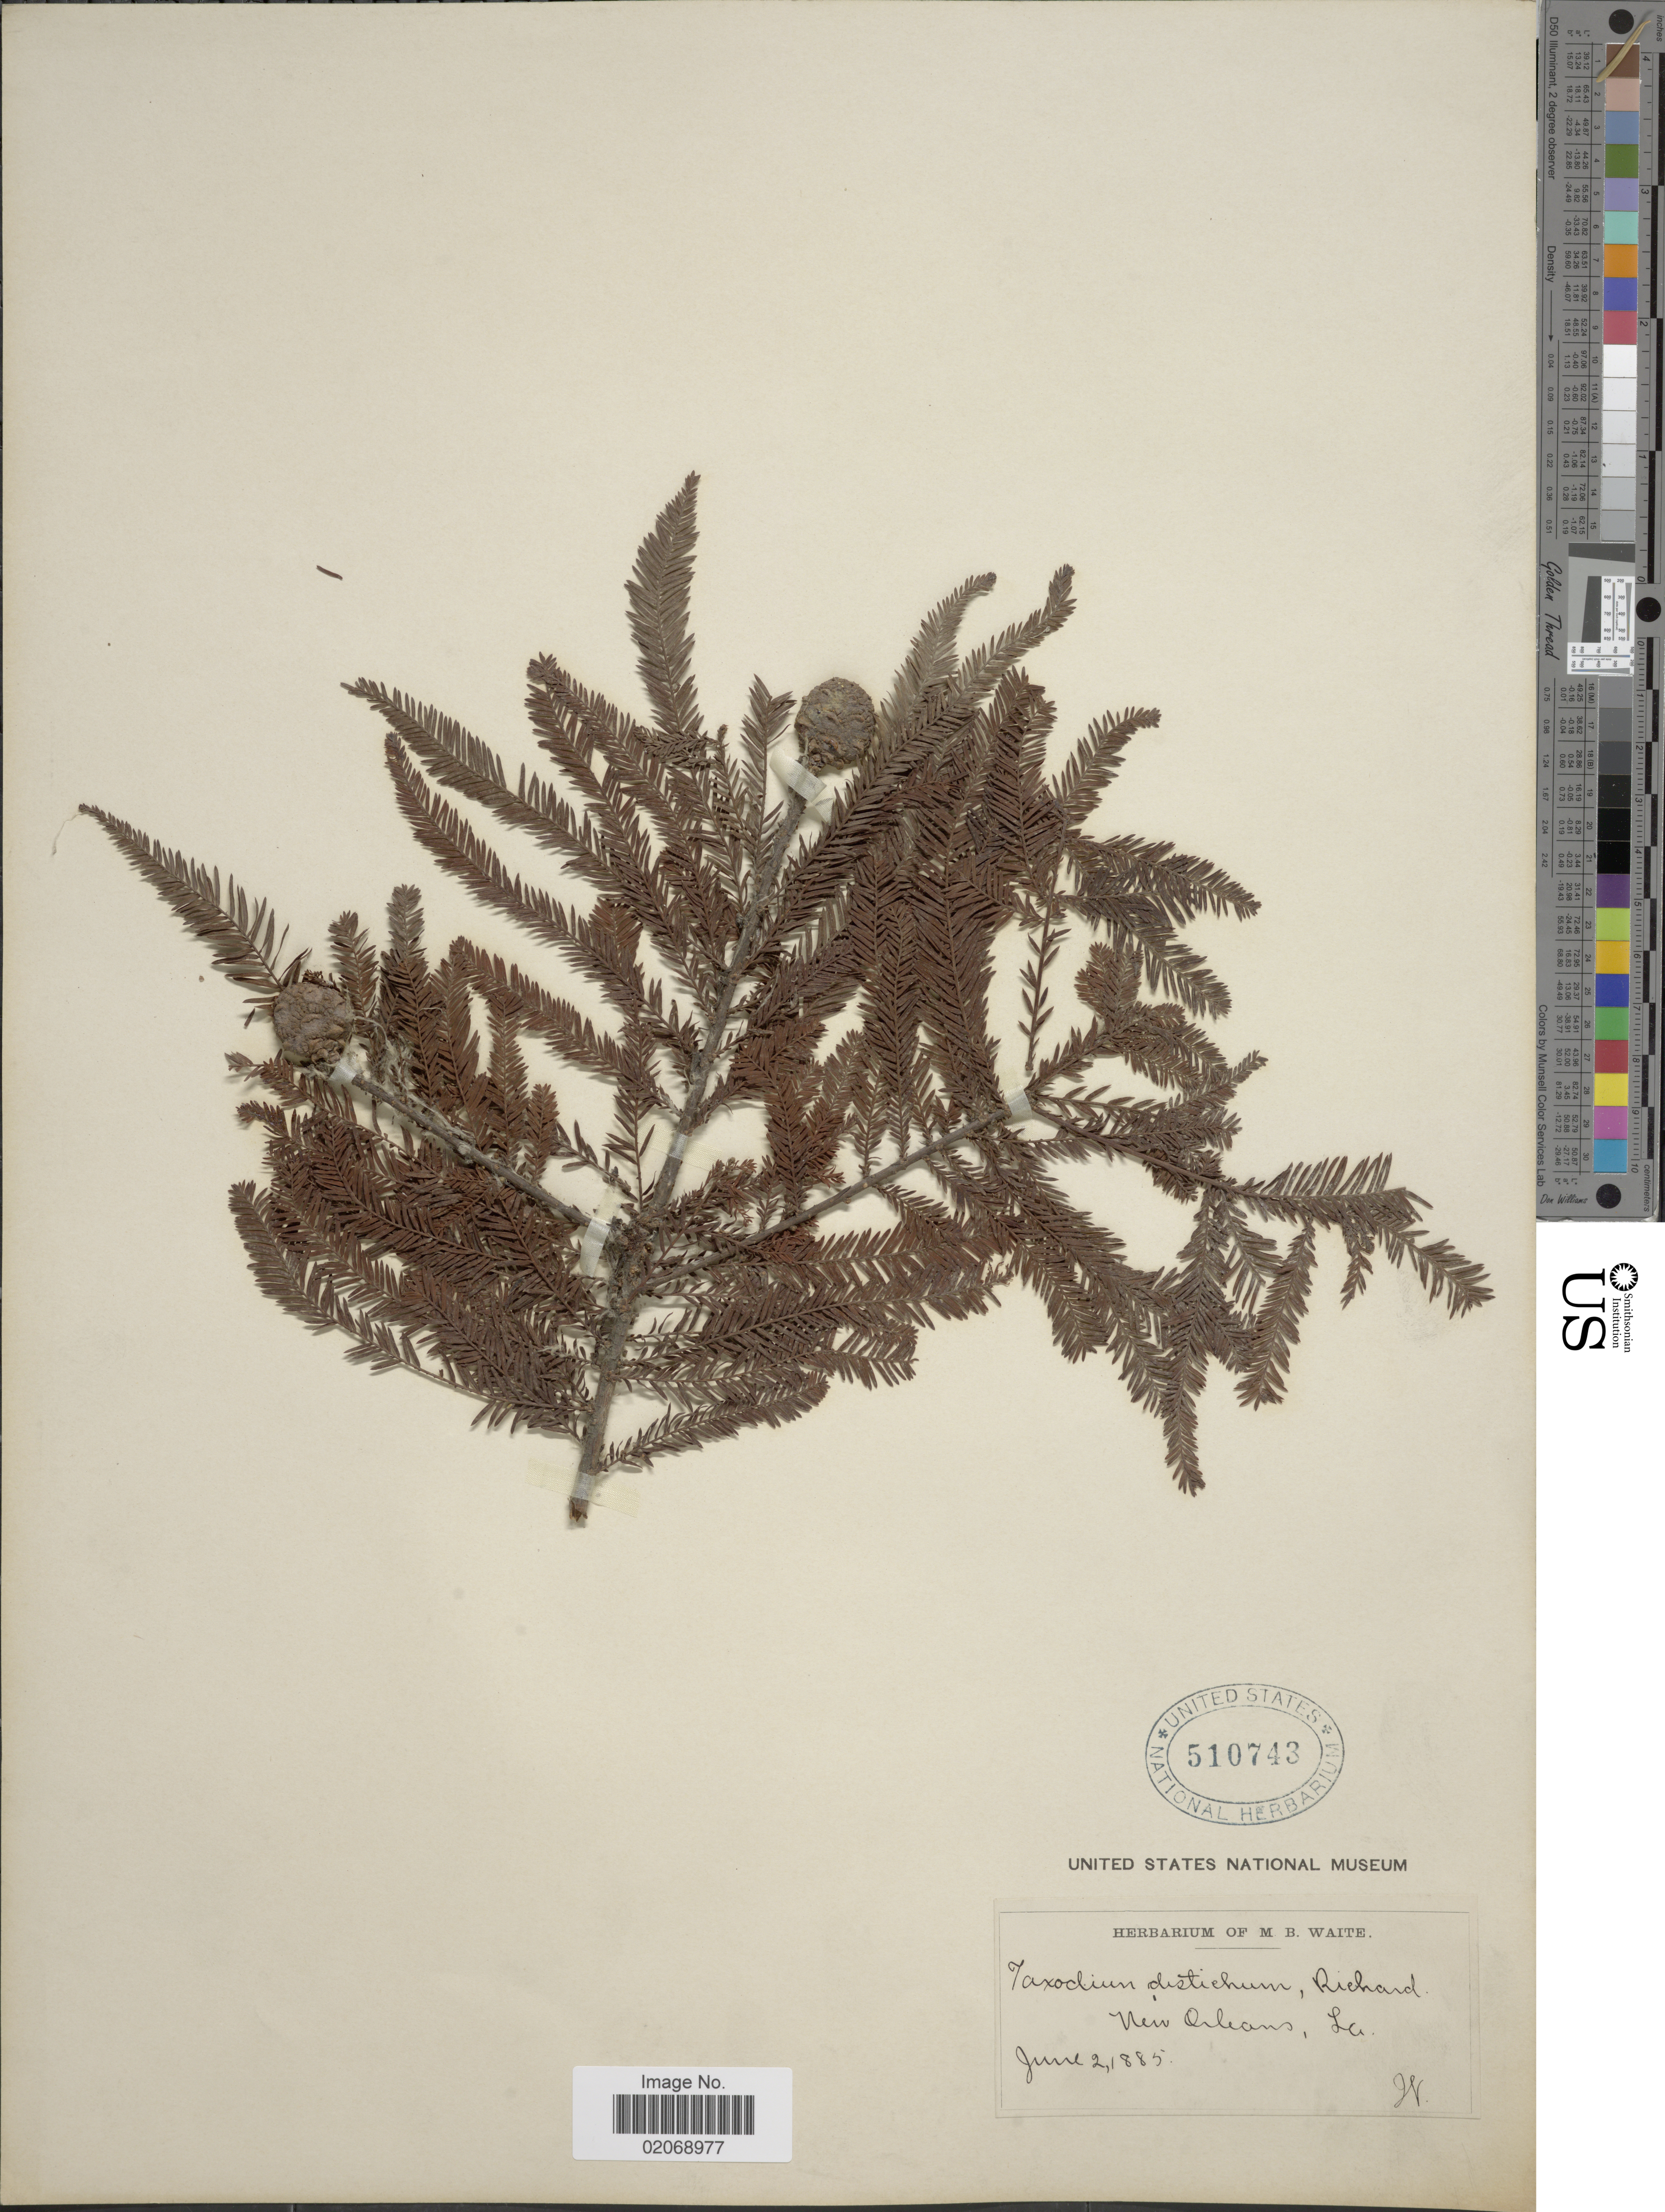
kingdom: Plantae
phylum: Tracheophyta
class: Pinopsida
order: Pinales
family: Cupressaceae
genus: Taxodium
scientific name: Taxodium distichum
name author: (L.) Rich.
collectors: M. B. Waite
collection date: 1885-06-02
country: United States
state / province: Louisiana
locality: New Orleans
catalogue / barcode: US 510743